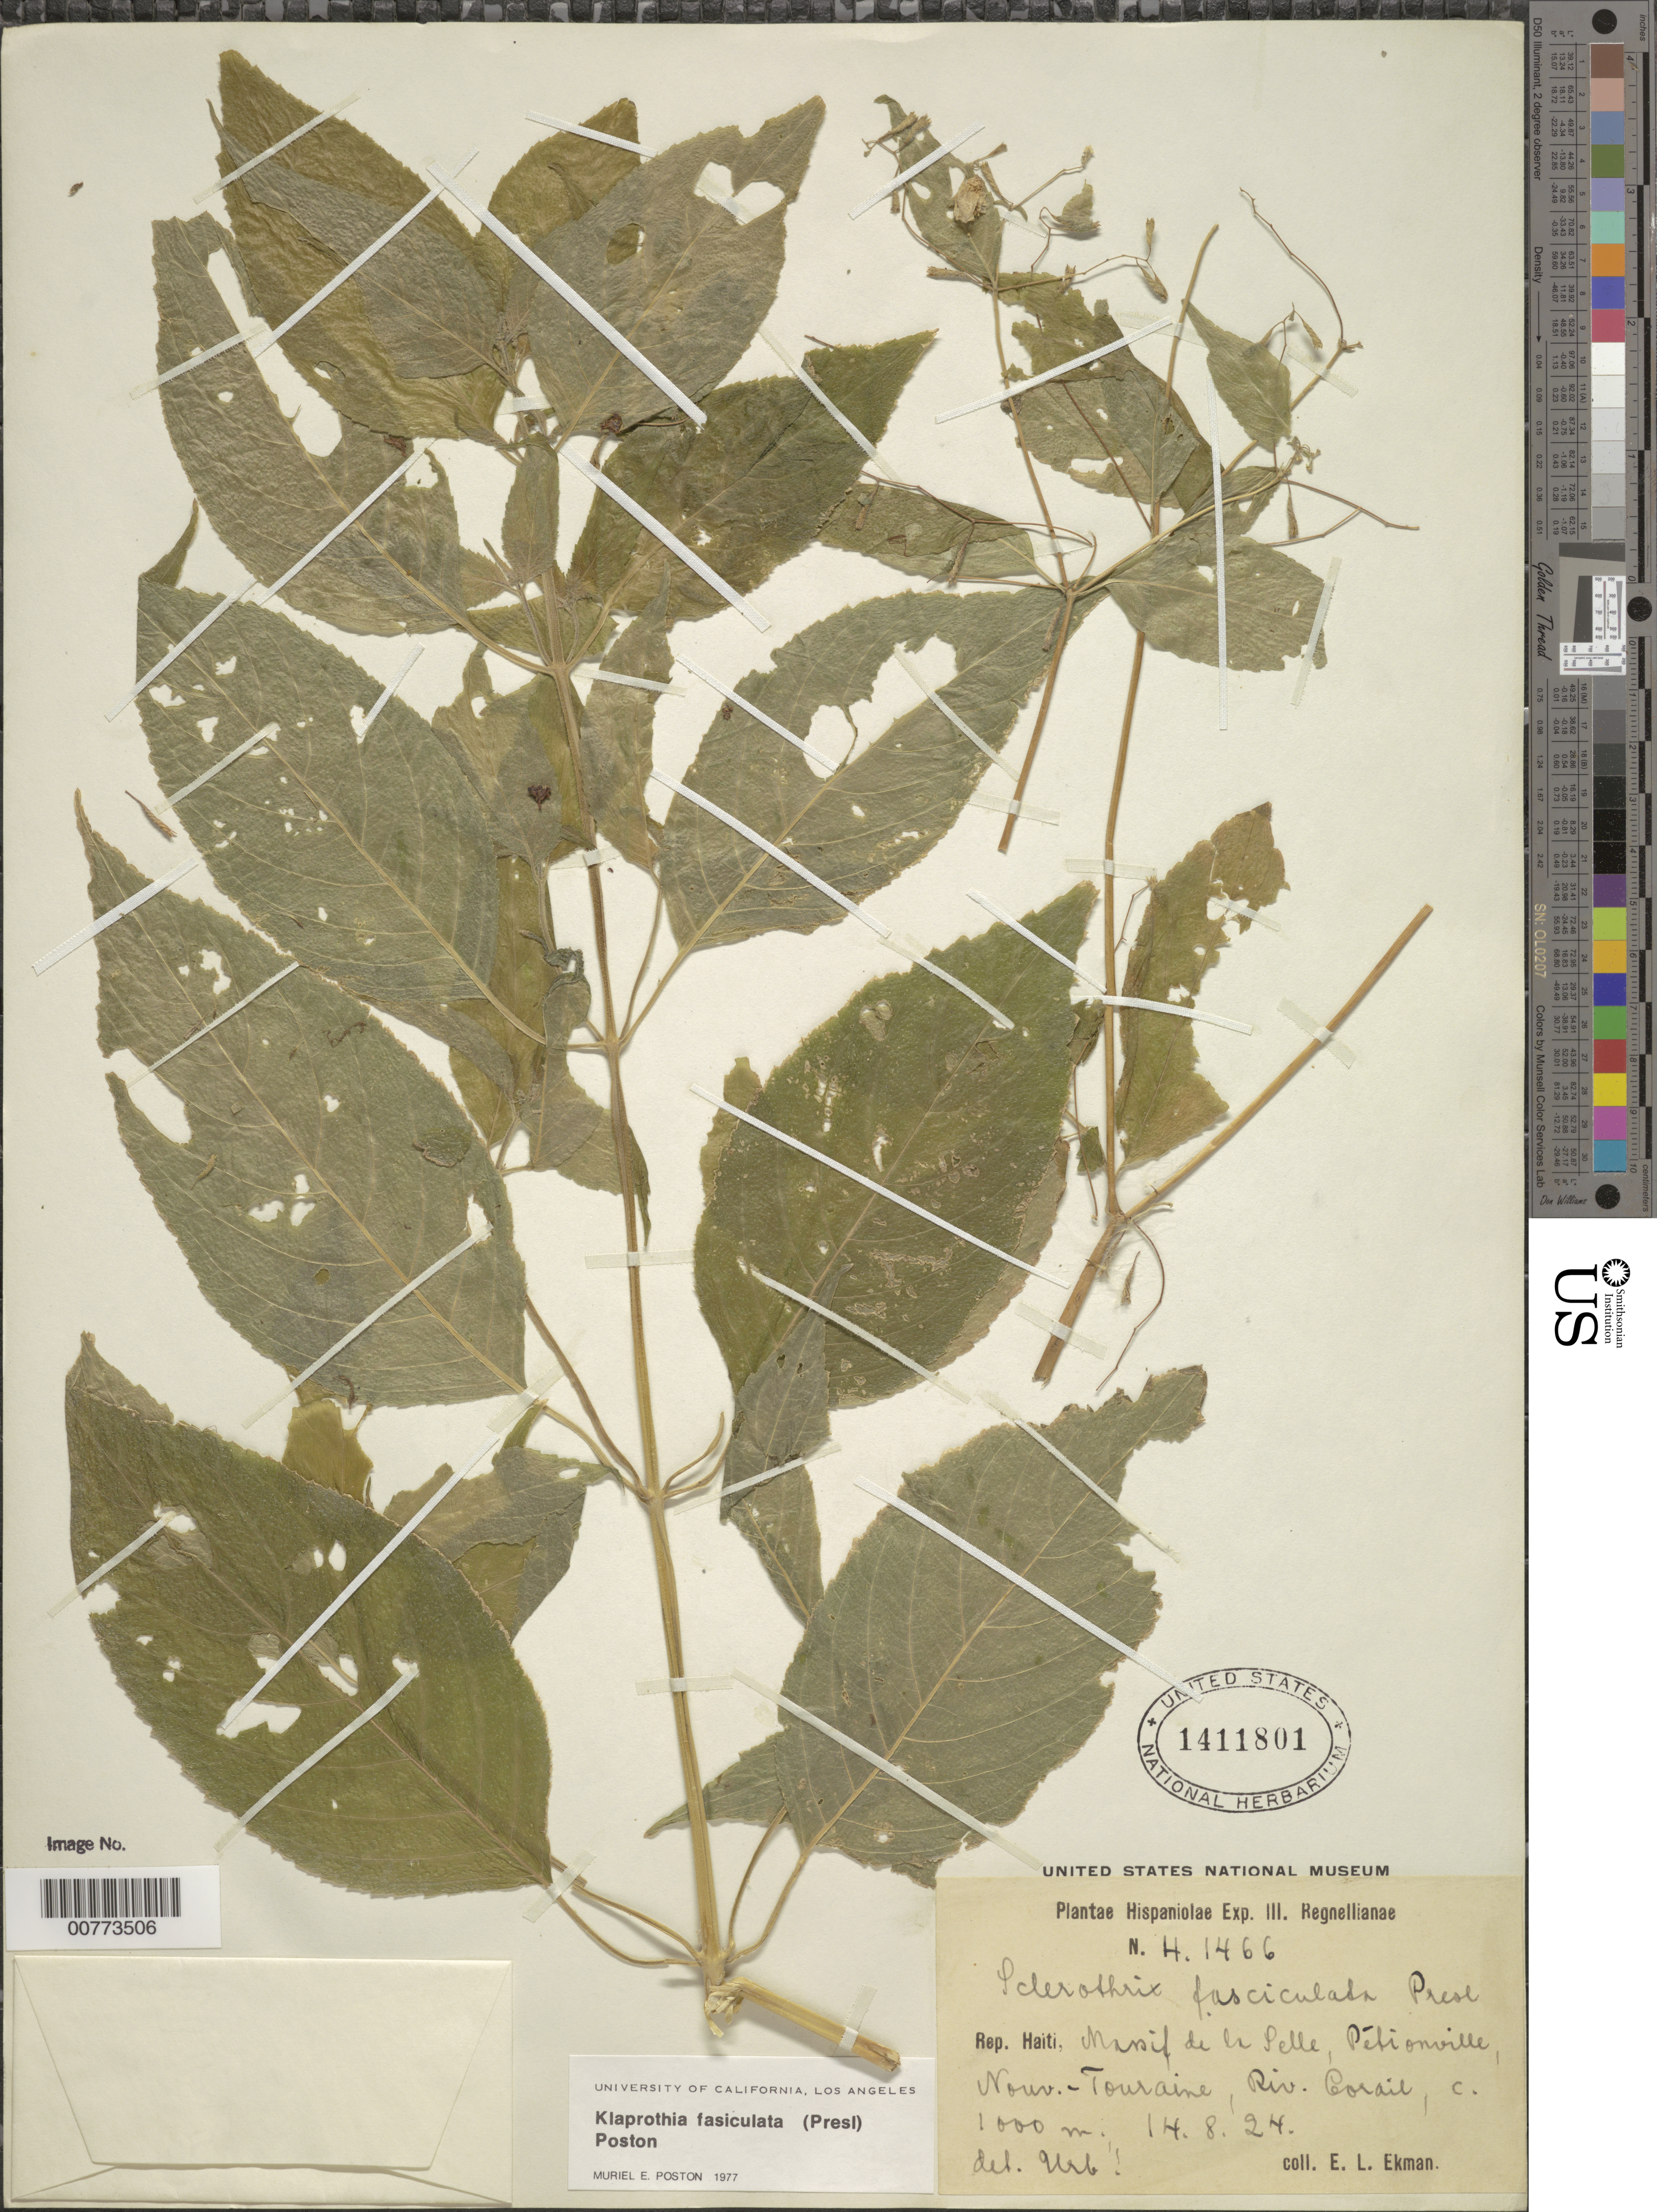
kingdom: Plantae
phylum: Tracheophyta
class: Magnoliopsida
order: Cornales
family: Loasaceae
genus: Sclerothrix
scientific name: Sclerothrix fasciculata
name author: C. Presl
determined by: Poston, M. E.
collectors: E. L. Ekman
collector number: H 1466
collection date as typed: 14 Aug 1924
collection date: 1924-08-14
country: Haiti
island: Hispaniola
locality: Massif de la Selle, Pétionville, Nouv-Touraine, Riv. Corail.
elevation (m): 1000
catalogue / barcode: US 1411801